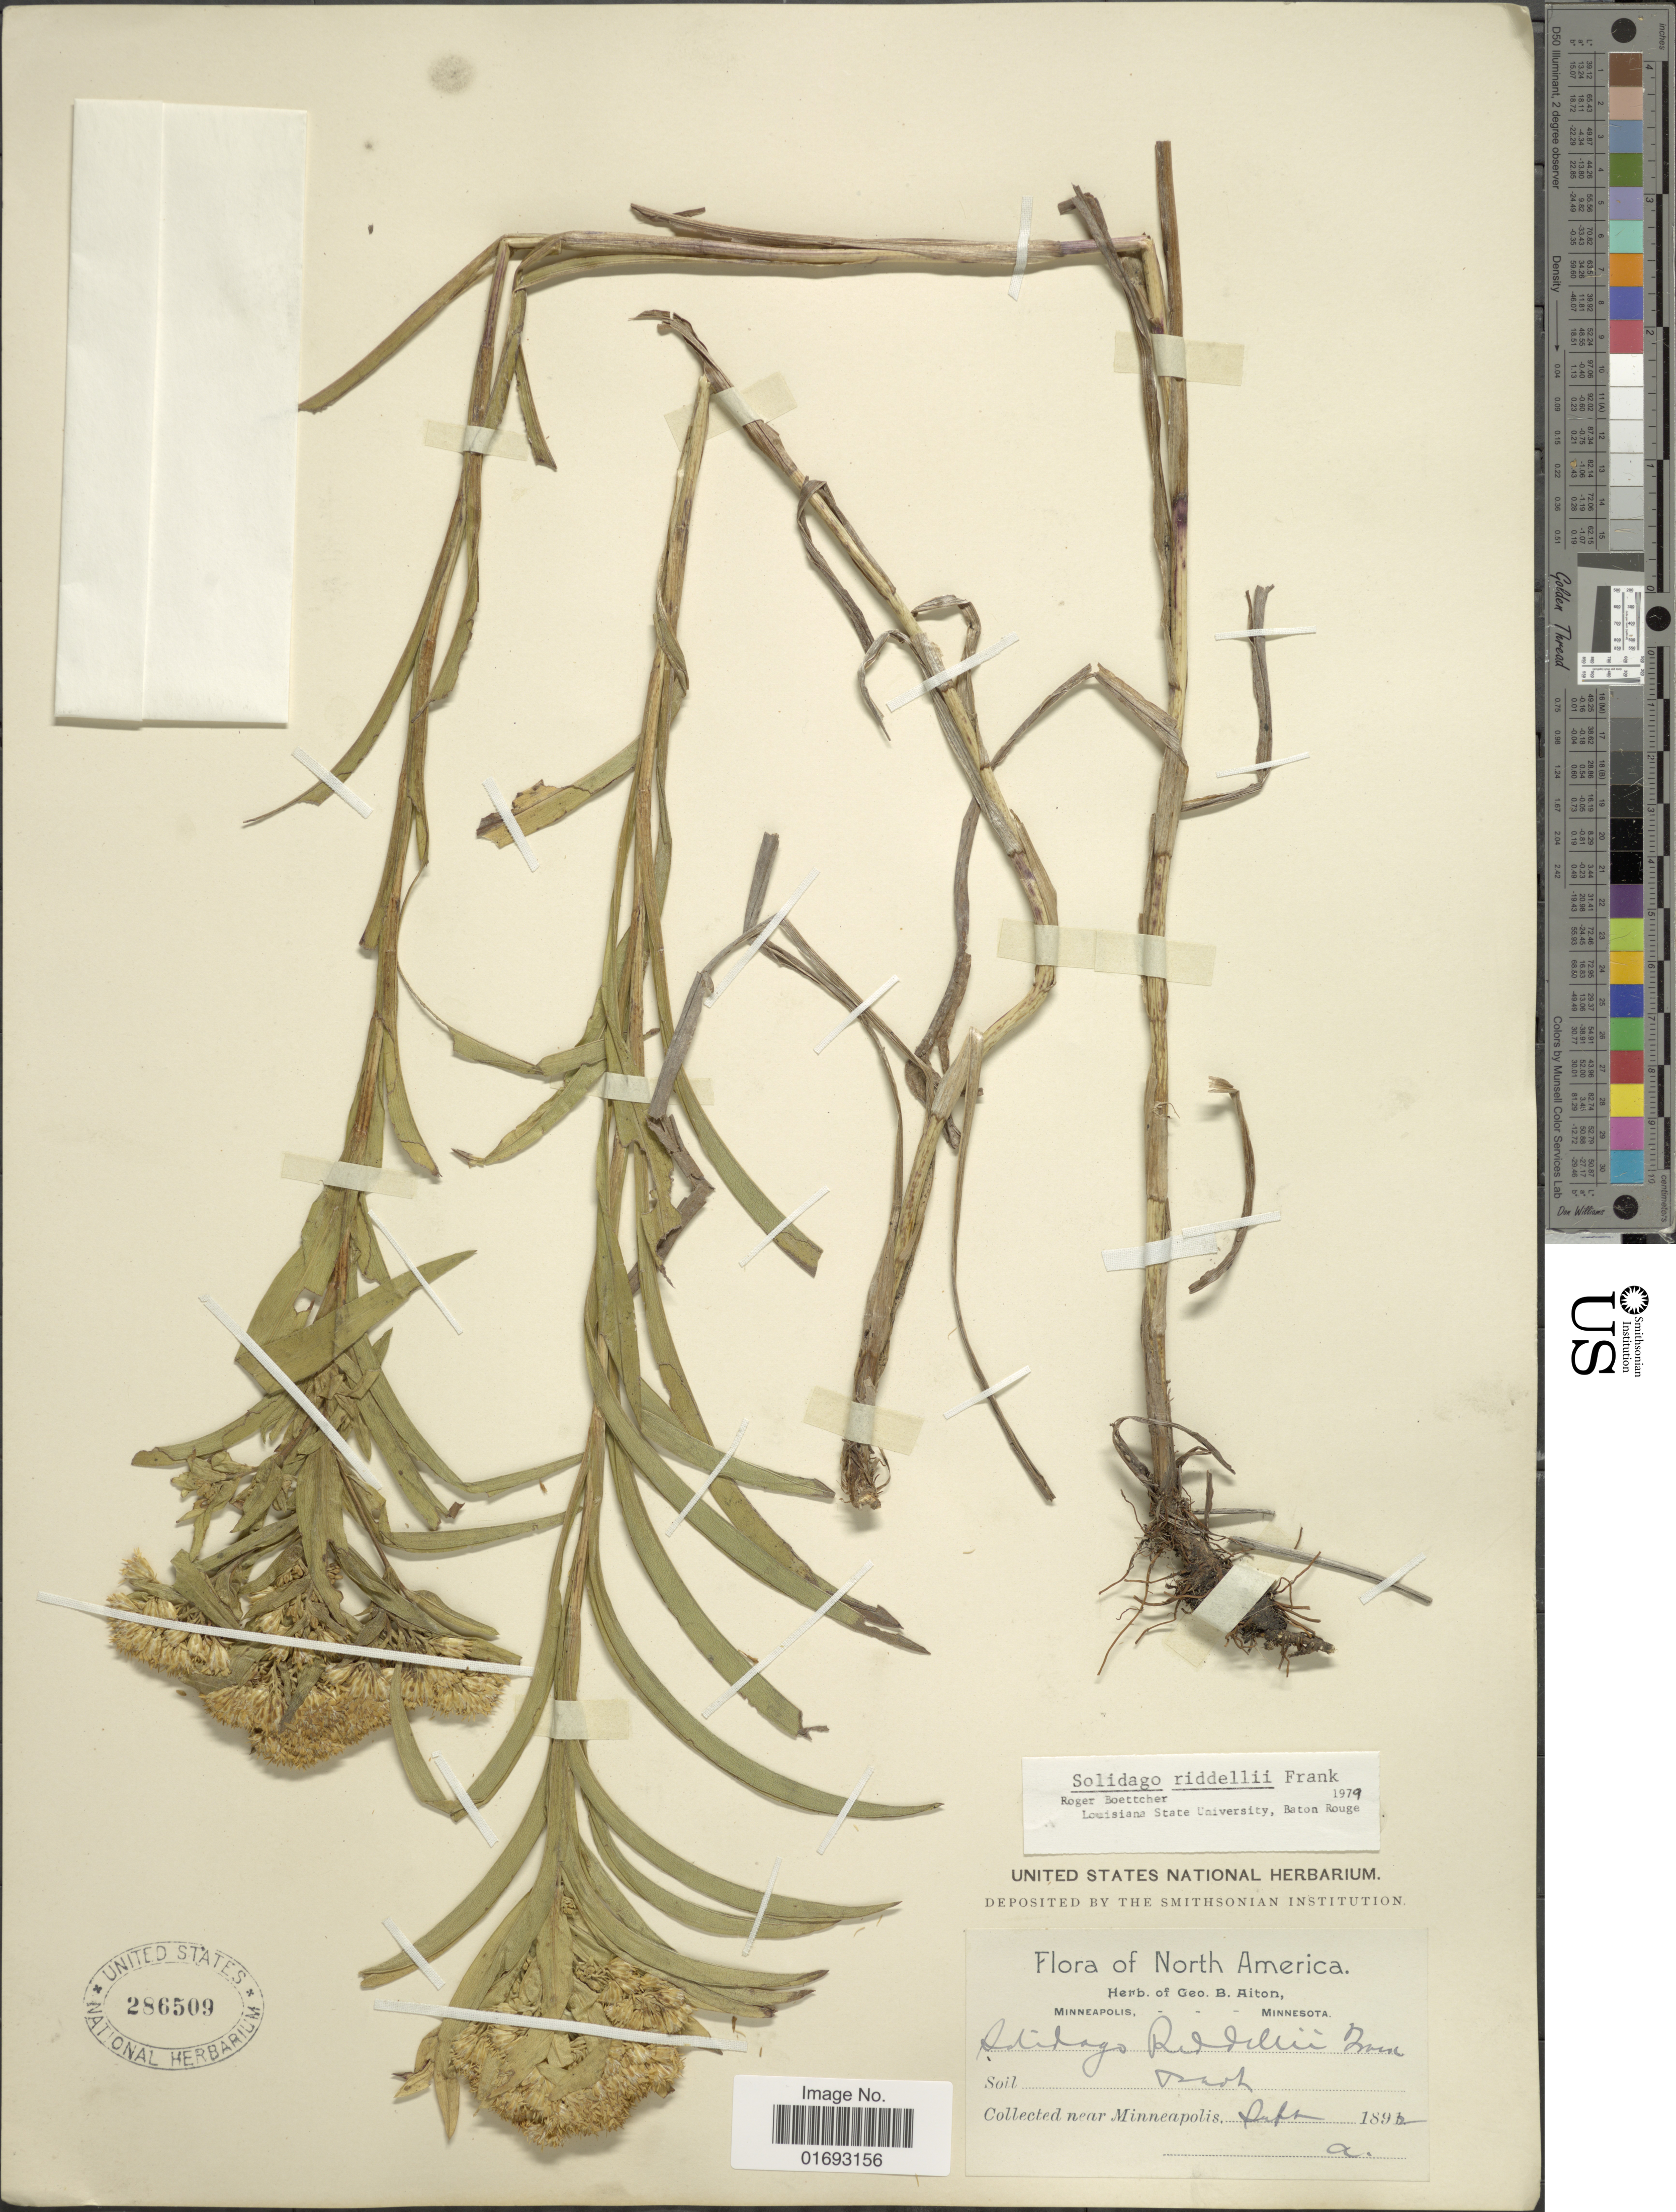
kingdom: Plantae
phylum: Tracheophyta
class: Magnoliopsida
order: Asterales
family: Asteraceae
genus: Oligoneuron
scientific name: Oligoneuron riddellii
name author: (Frank) Rydb.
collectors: ex herb. Geo. B. Aiton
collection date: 1892-09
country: United States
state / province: Minnesota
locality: Soil roth, near Minneapolis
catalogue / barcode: US 286509